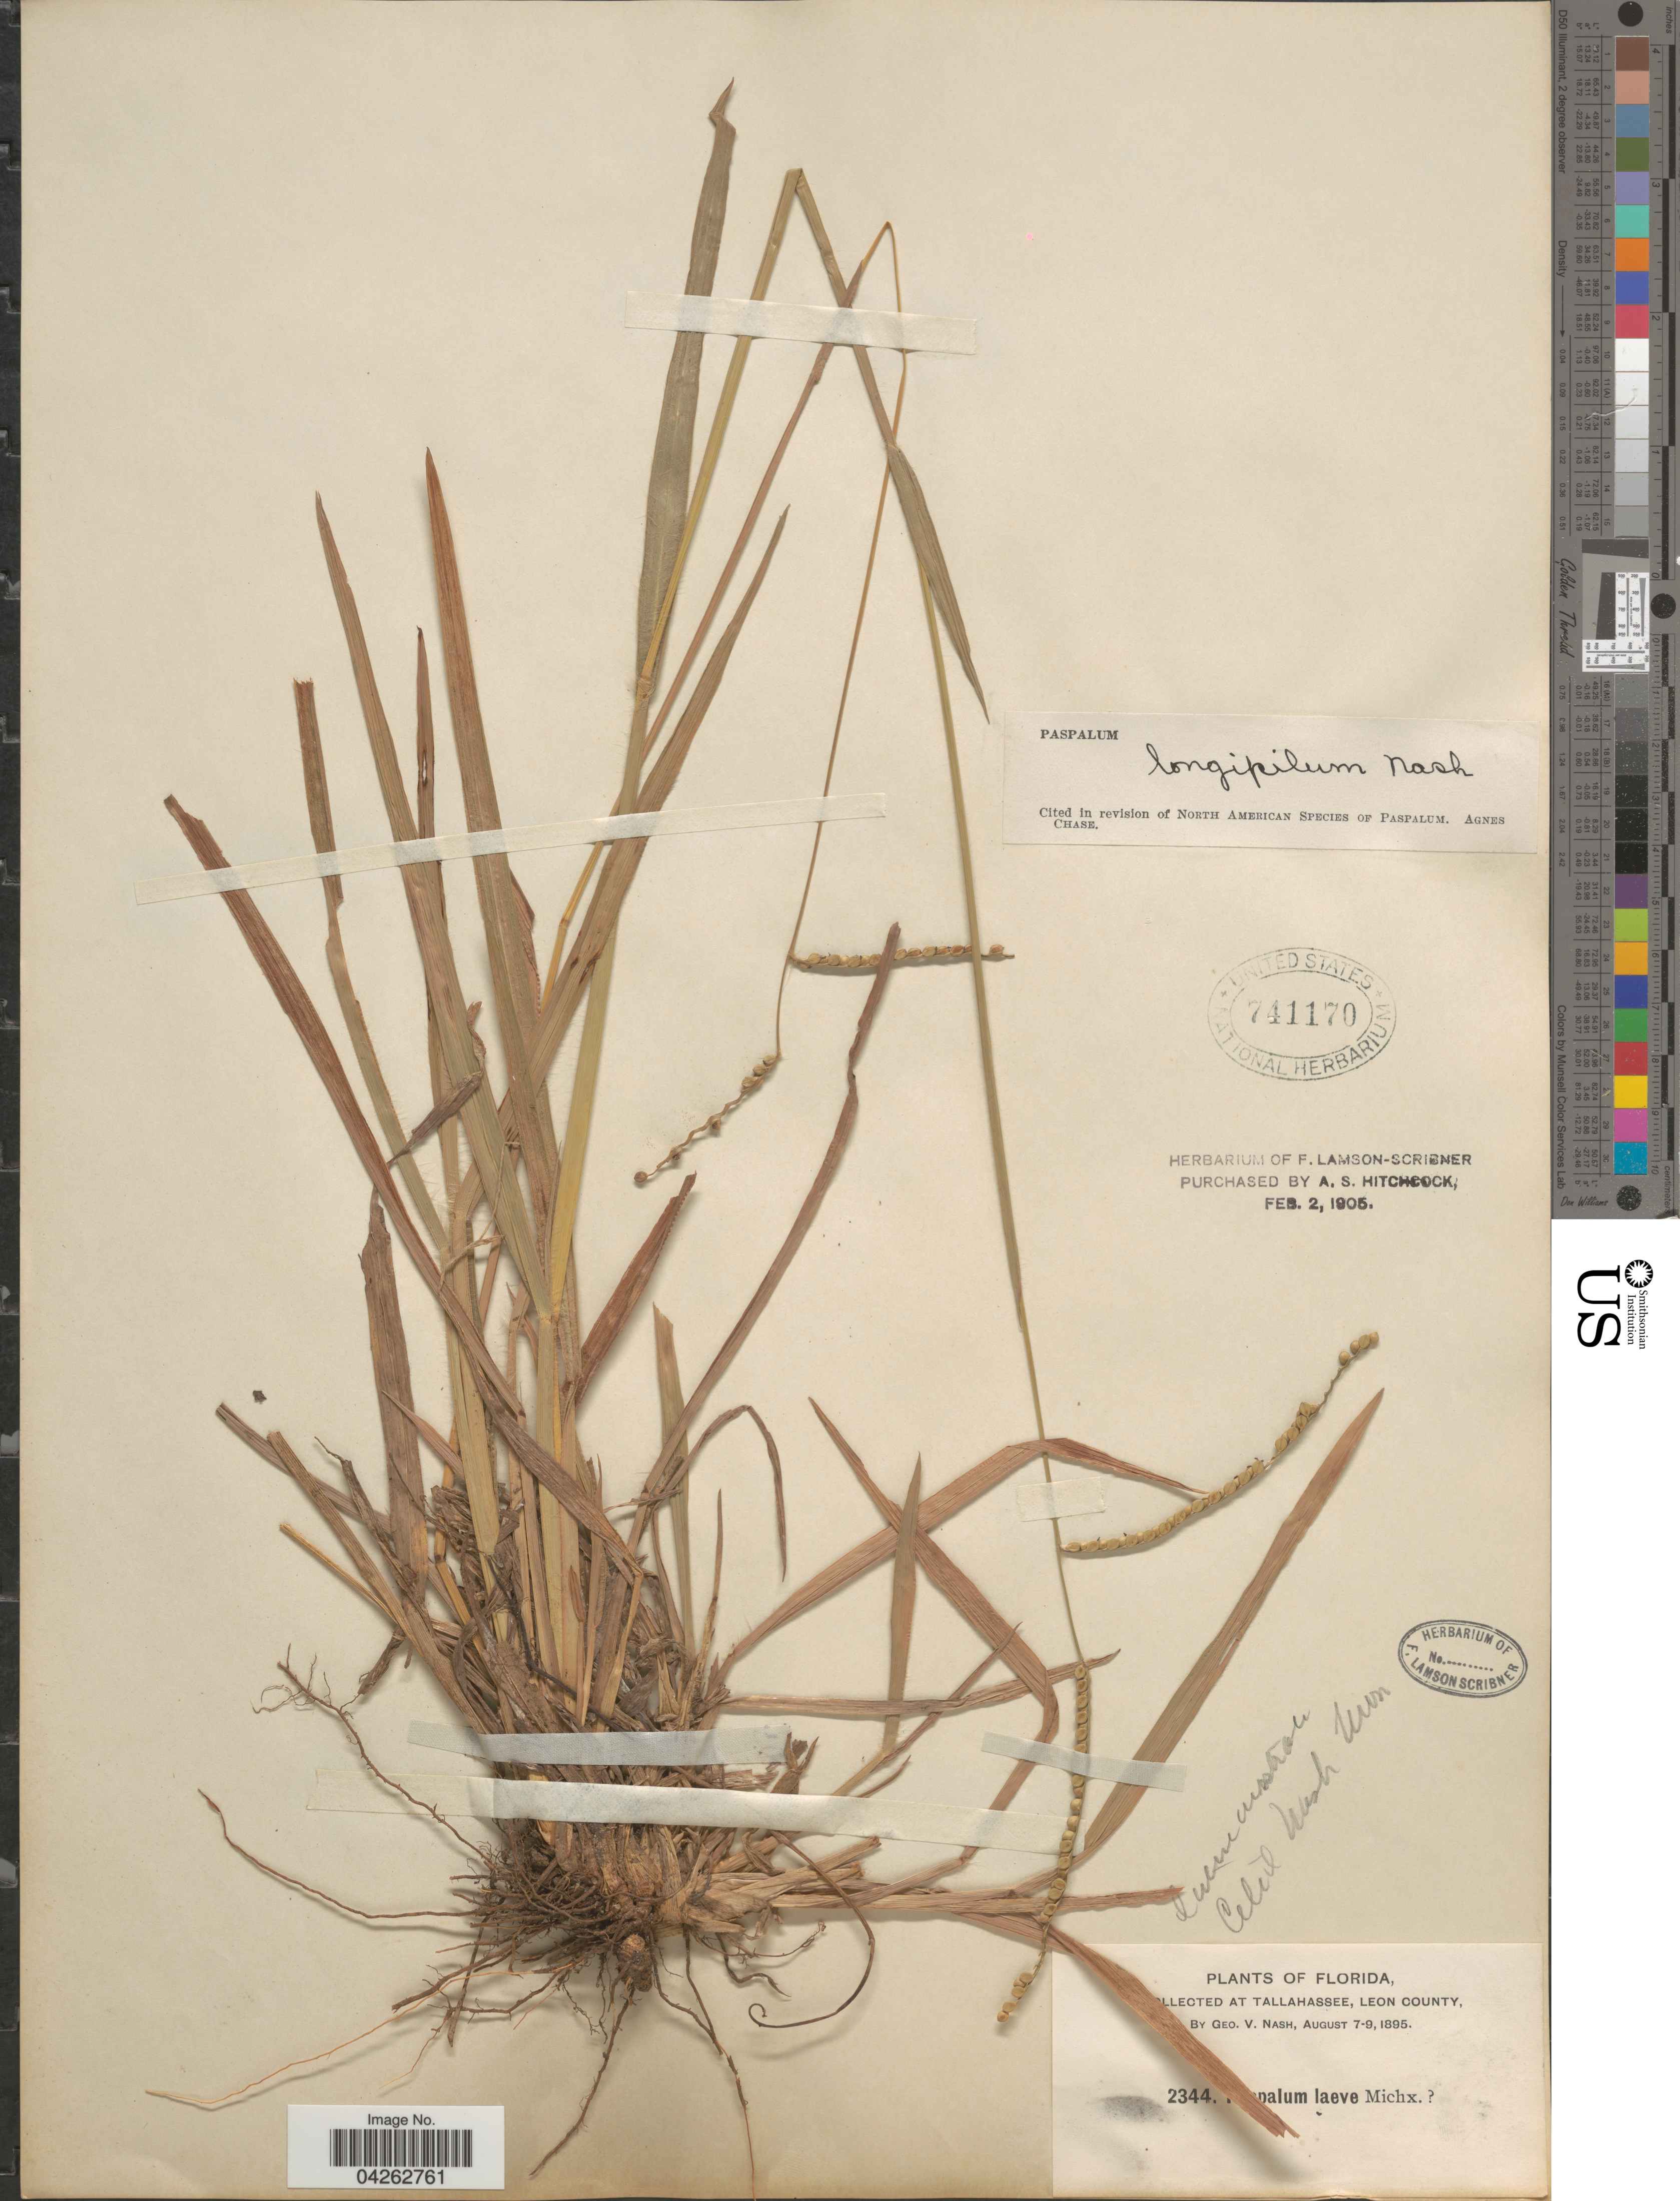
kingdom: Plantae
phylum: Tracheophyta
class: Liliopsida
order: Poales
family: Poaceae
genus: Paspalum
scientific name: Paspalum longipilum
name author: Nash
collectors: G. V. Nash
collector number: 2344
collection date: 1895-08-07/1895-08-09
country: United States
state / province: Florida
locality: At Tallahassee, Leon County.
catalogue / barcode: US 741170